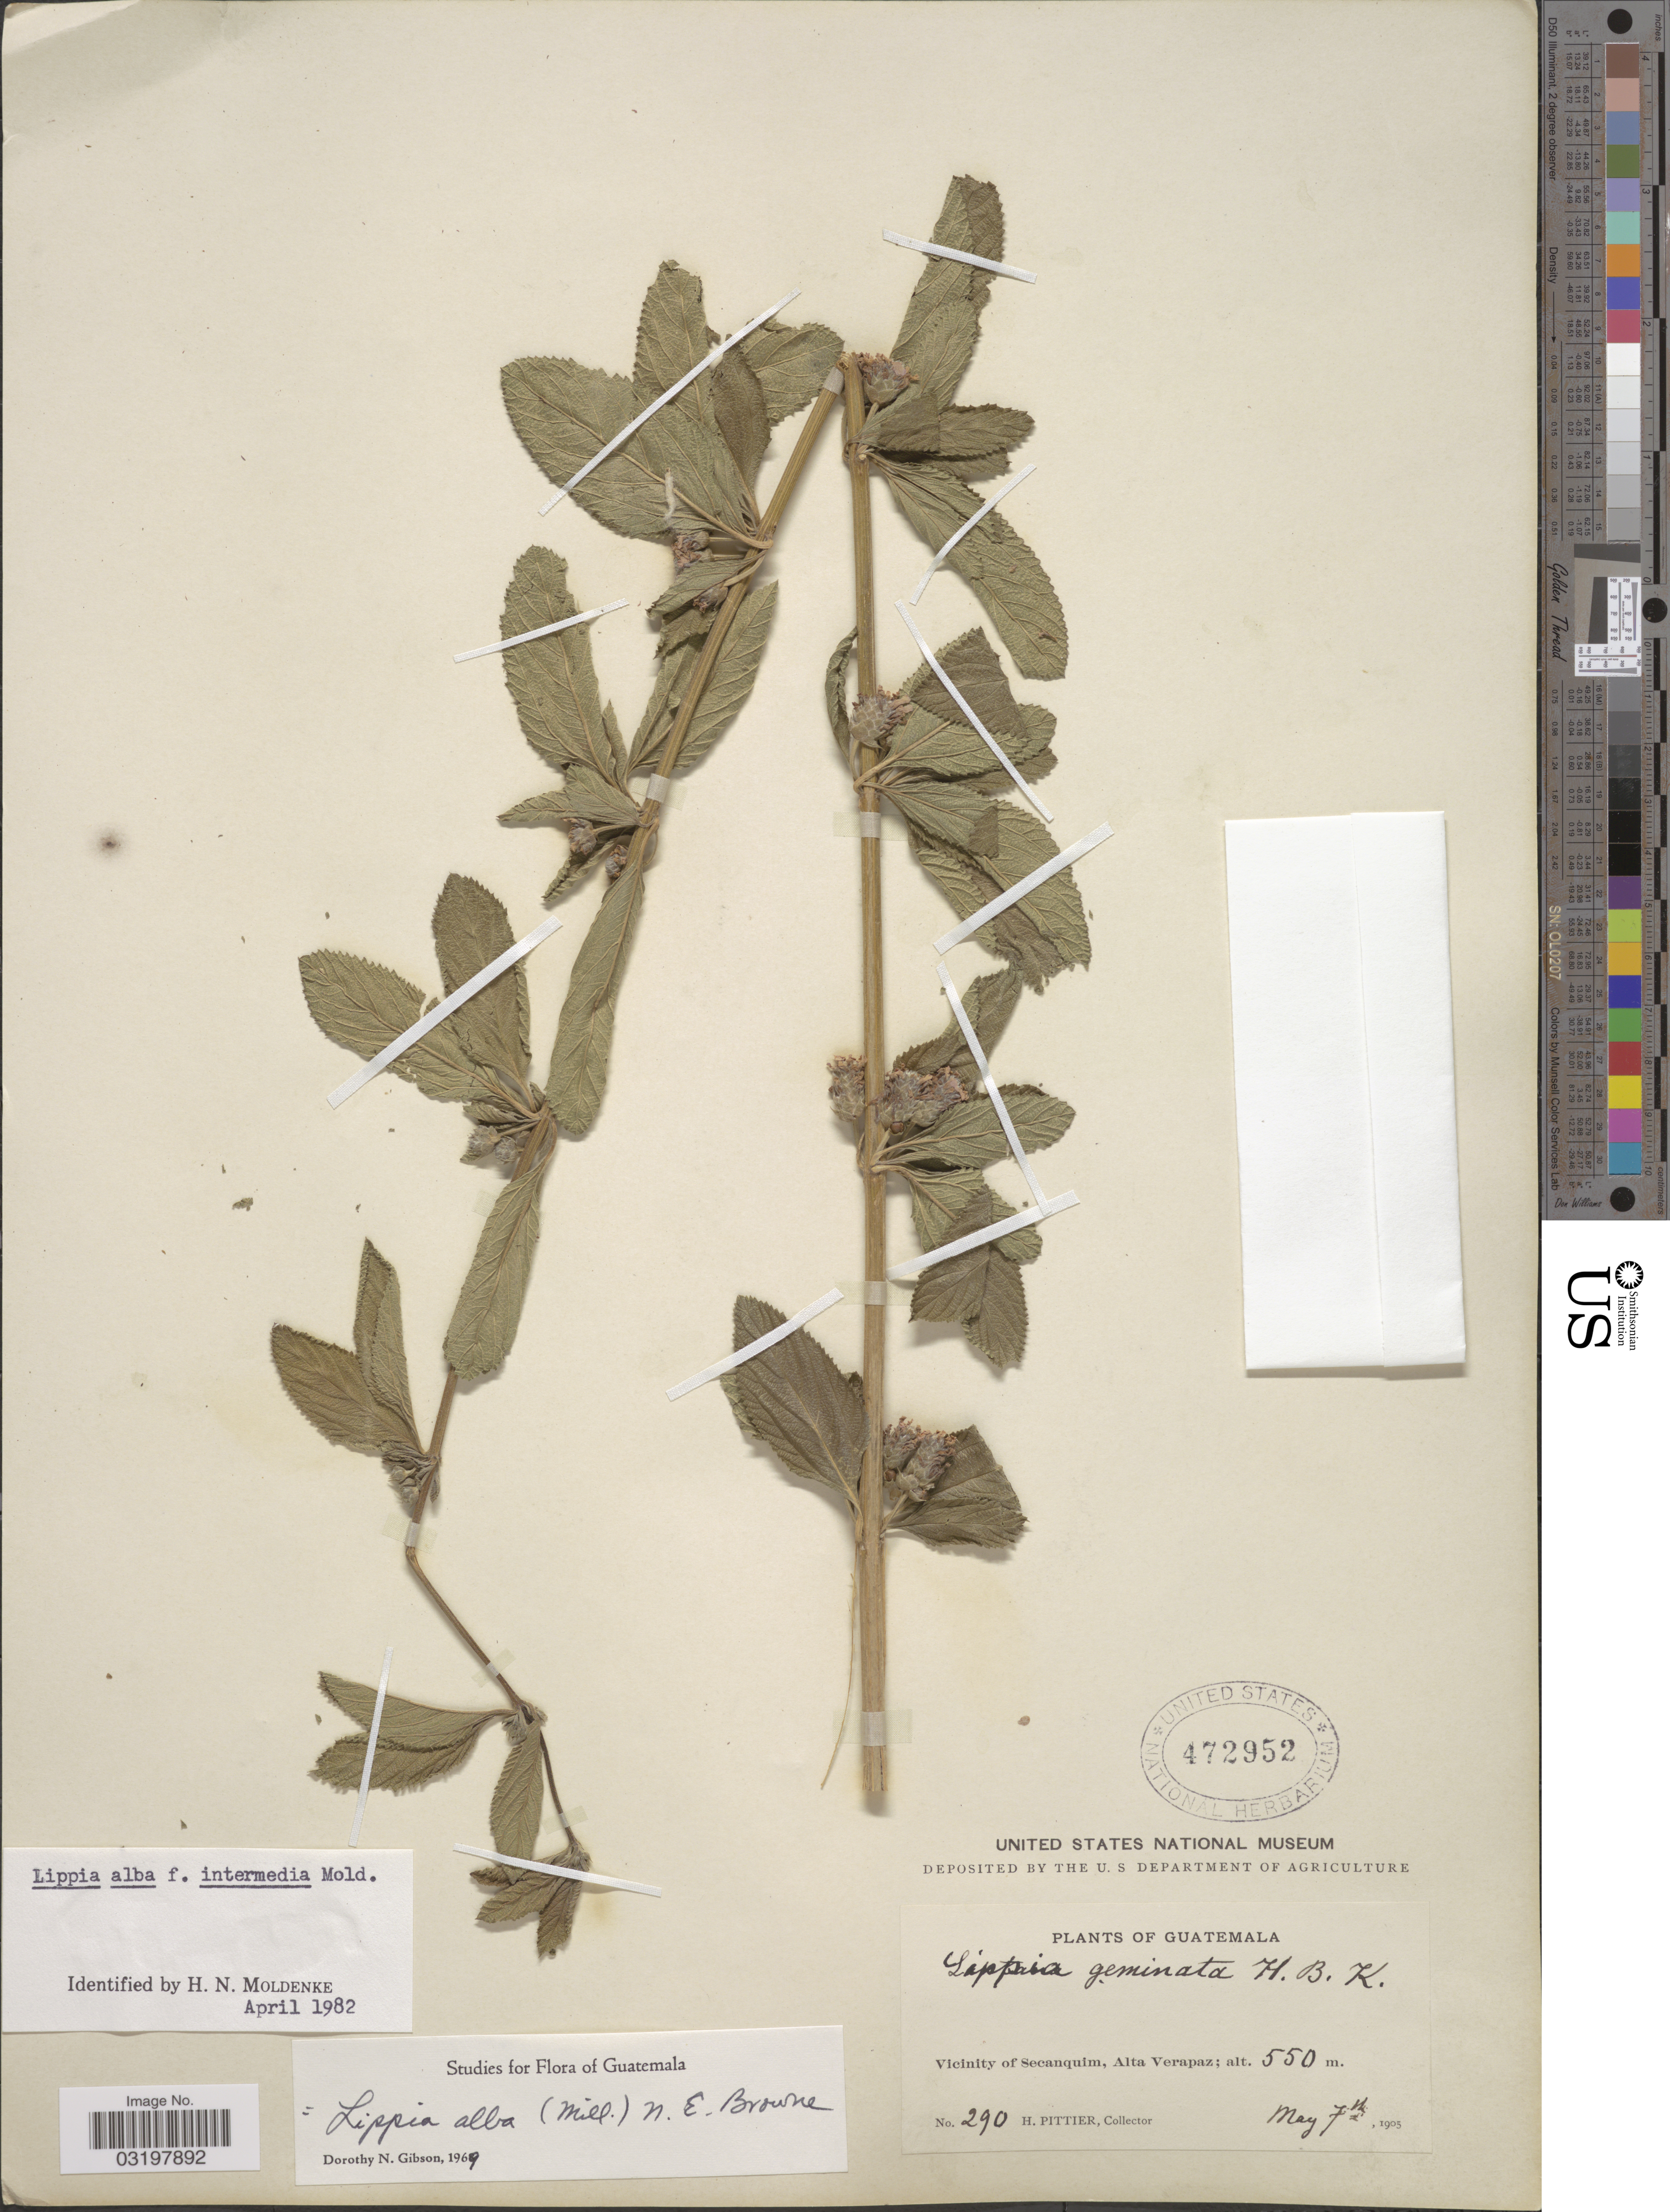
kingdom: Plantae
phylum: Tracheophyta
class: Magnoliopsida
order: Lamiales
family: Verbenaceae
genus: Lippia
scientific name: Lippia alba f. intermedia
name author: Moldenke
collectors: H. F. Pittier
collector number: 290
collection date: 1905-05-07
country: Guatemala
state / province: Alta Verapaz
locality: Vicinity of Secanquim.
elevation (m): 550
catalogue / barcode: US 472952